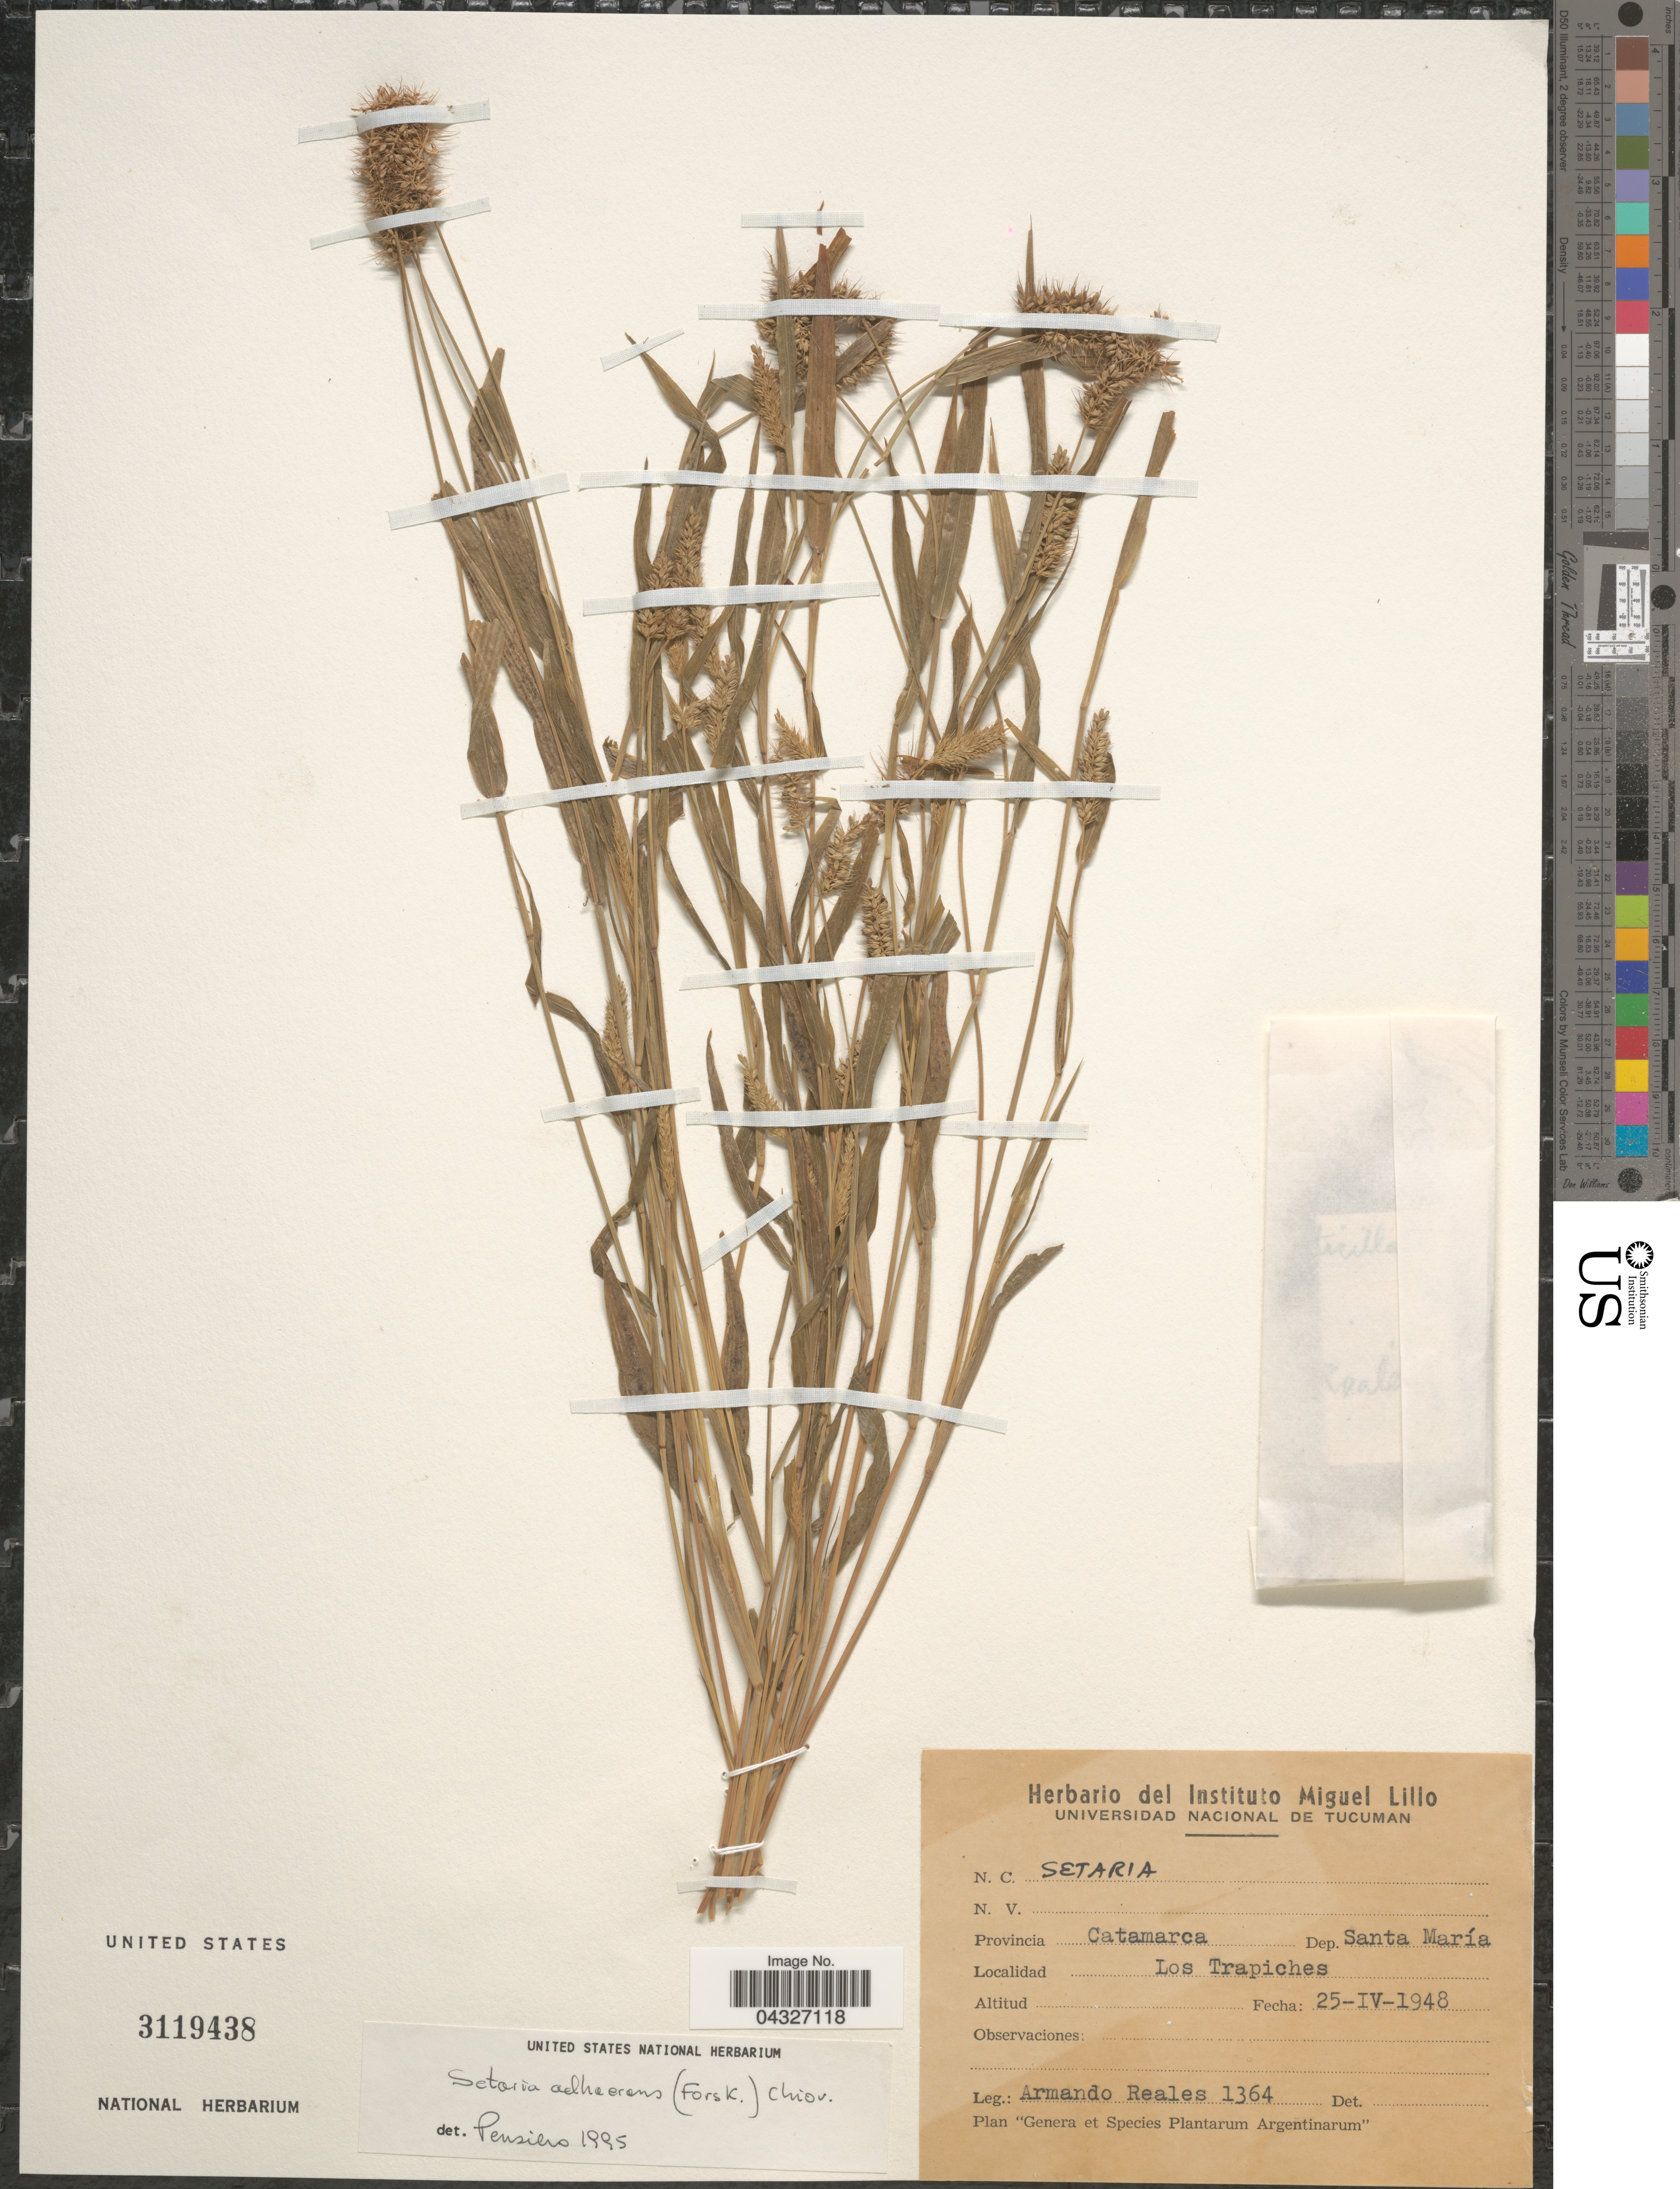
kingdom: Plantae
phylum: Tracheophyta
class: Liliopsida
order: Poales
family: Poaceae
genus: Setaria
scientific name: Setaria adhaerens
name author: (Forssk.) Chiov.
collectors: A. Reales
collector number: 1364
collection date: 1948-04-25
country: Argentina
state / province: Catamarca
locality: Dep. Santa María. Los Trapiches.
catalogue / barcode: US 3119438